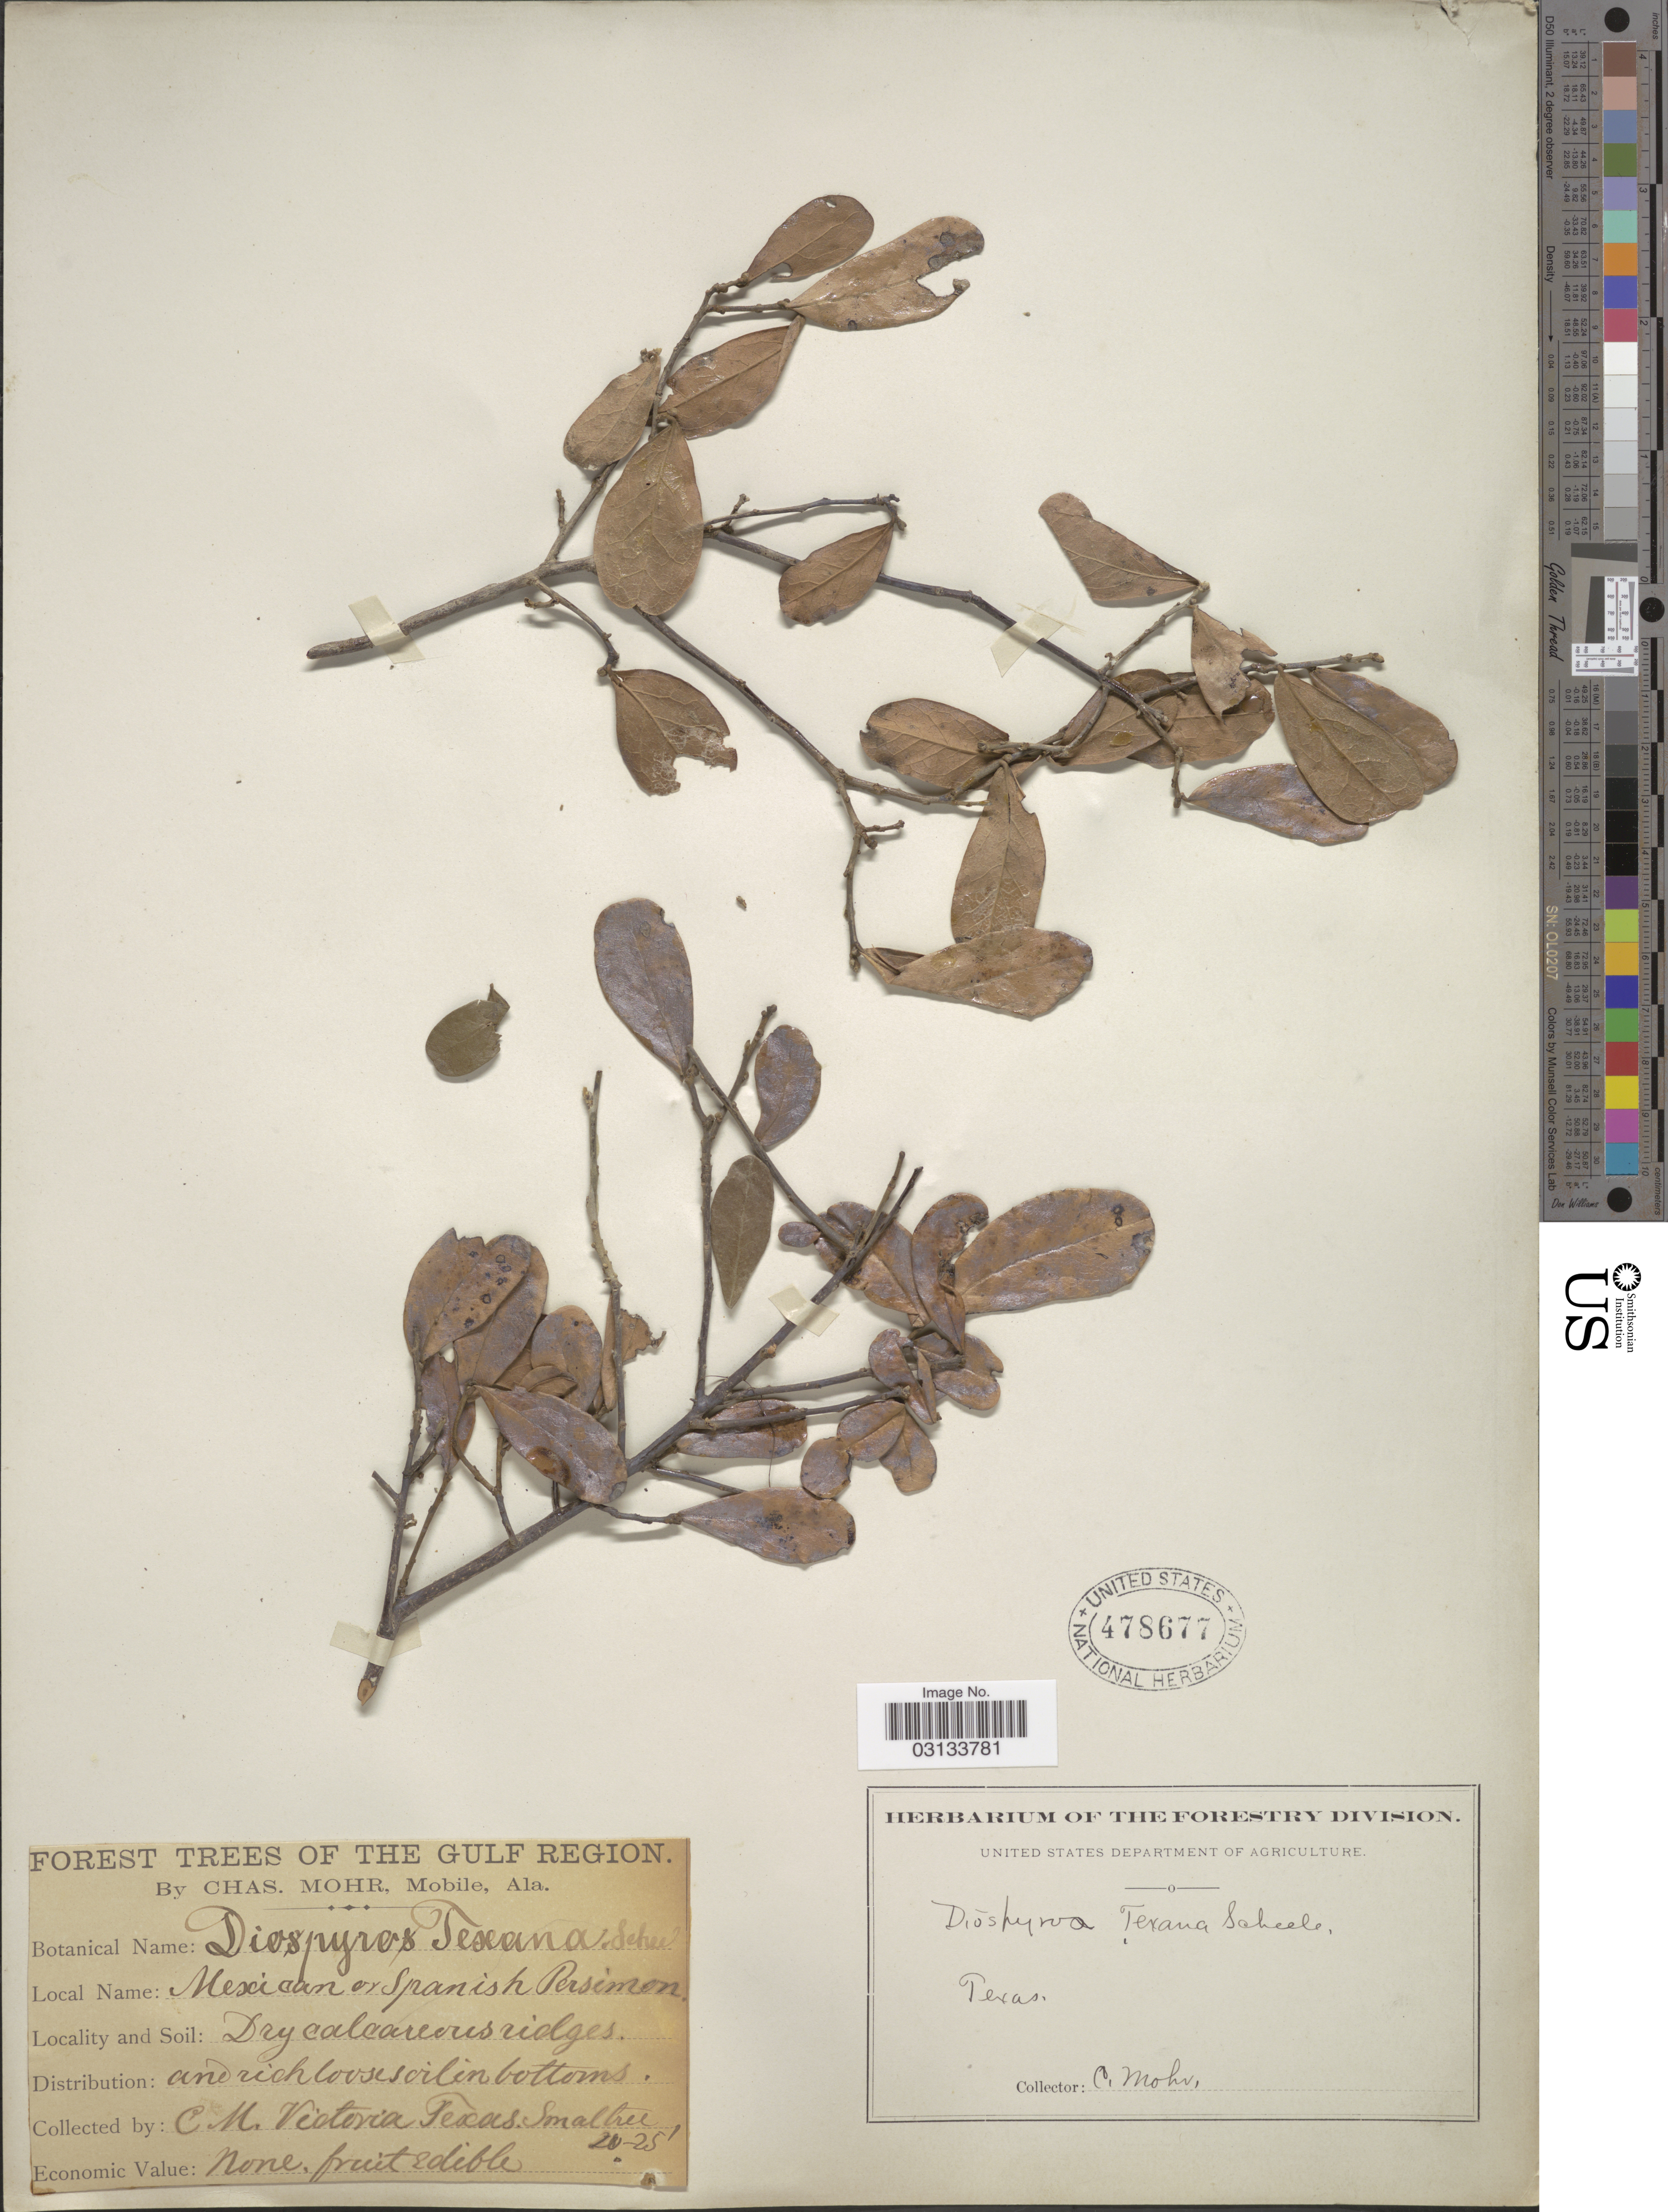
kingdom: Plantae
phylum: Tracheophyta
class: Magnoliopsida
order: Ericales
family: Ebenaceae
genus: Diospyros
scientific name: Diospyros texana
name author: Scheele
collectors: Mohr, C. T. (herbarium)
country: United States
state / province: Texas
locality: Forest Trees of the Gulf Region. Victoria.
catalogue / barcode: US 478677